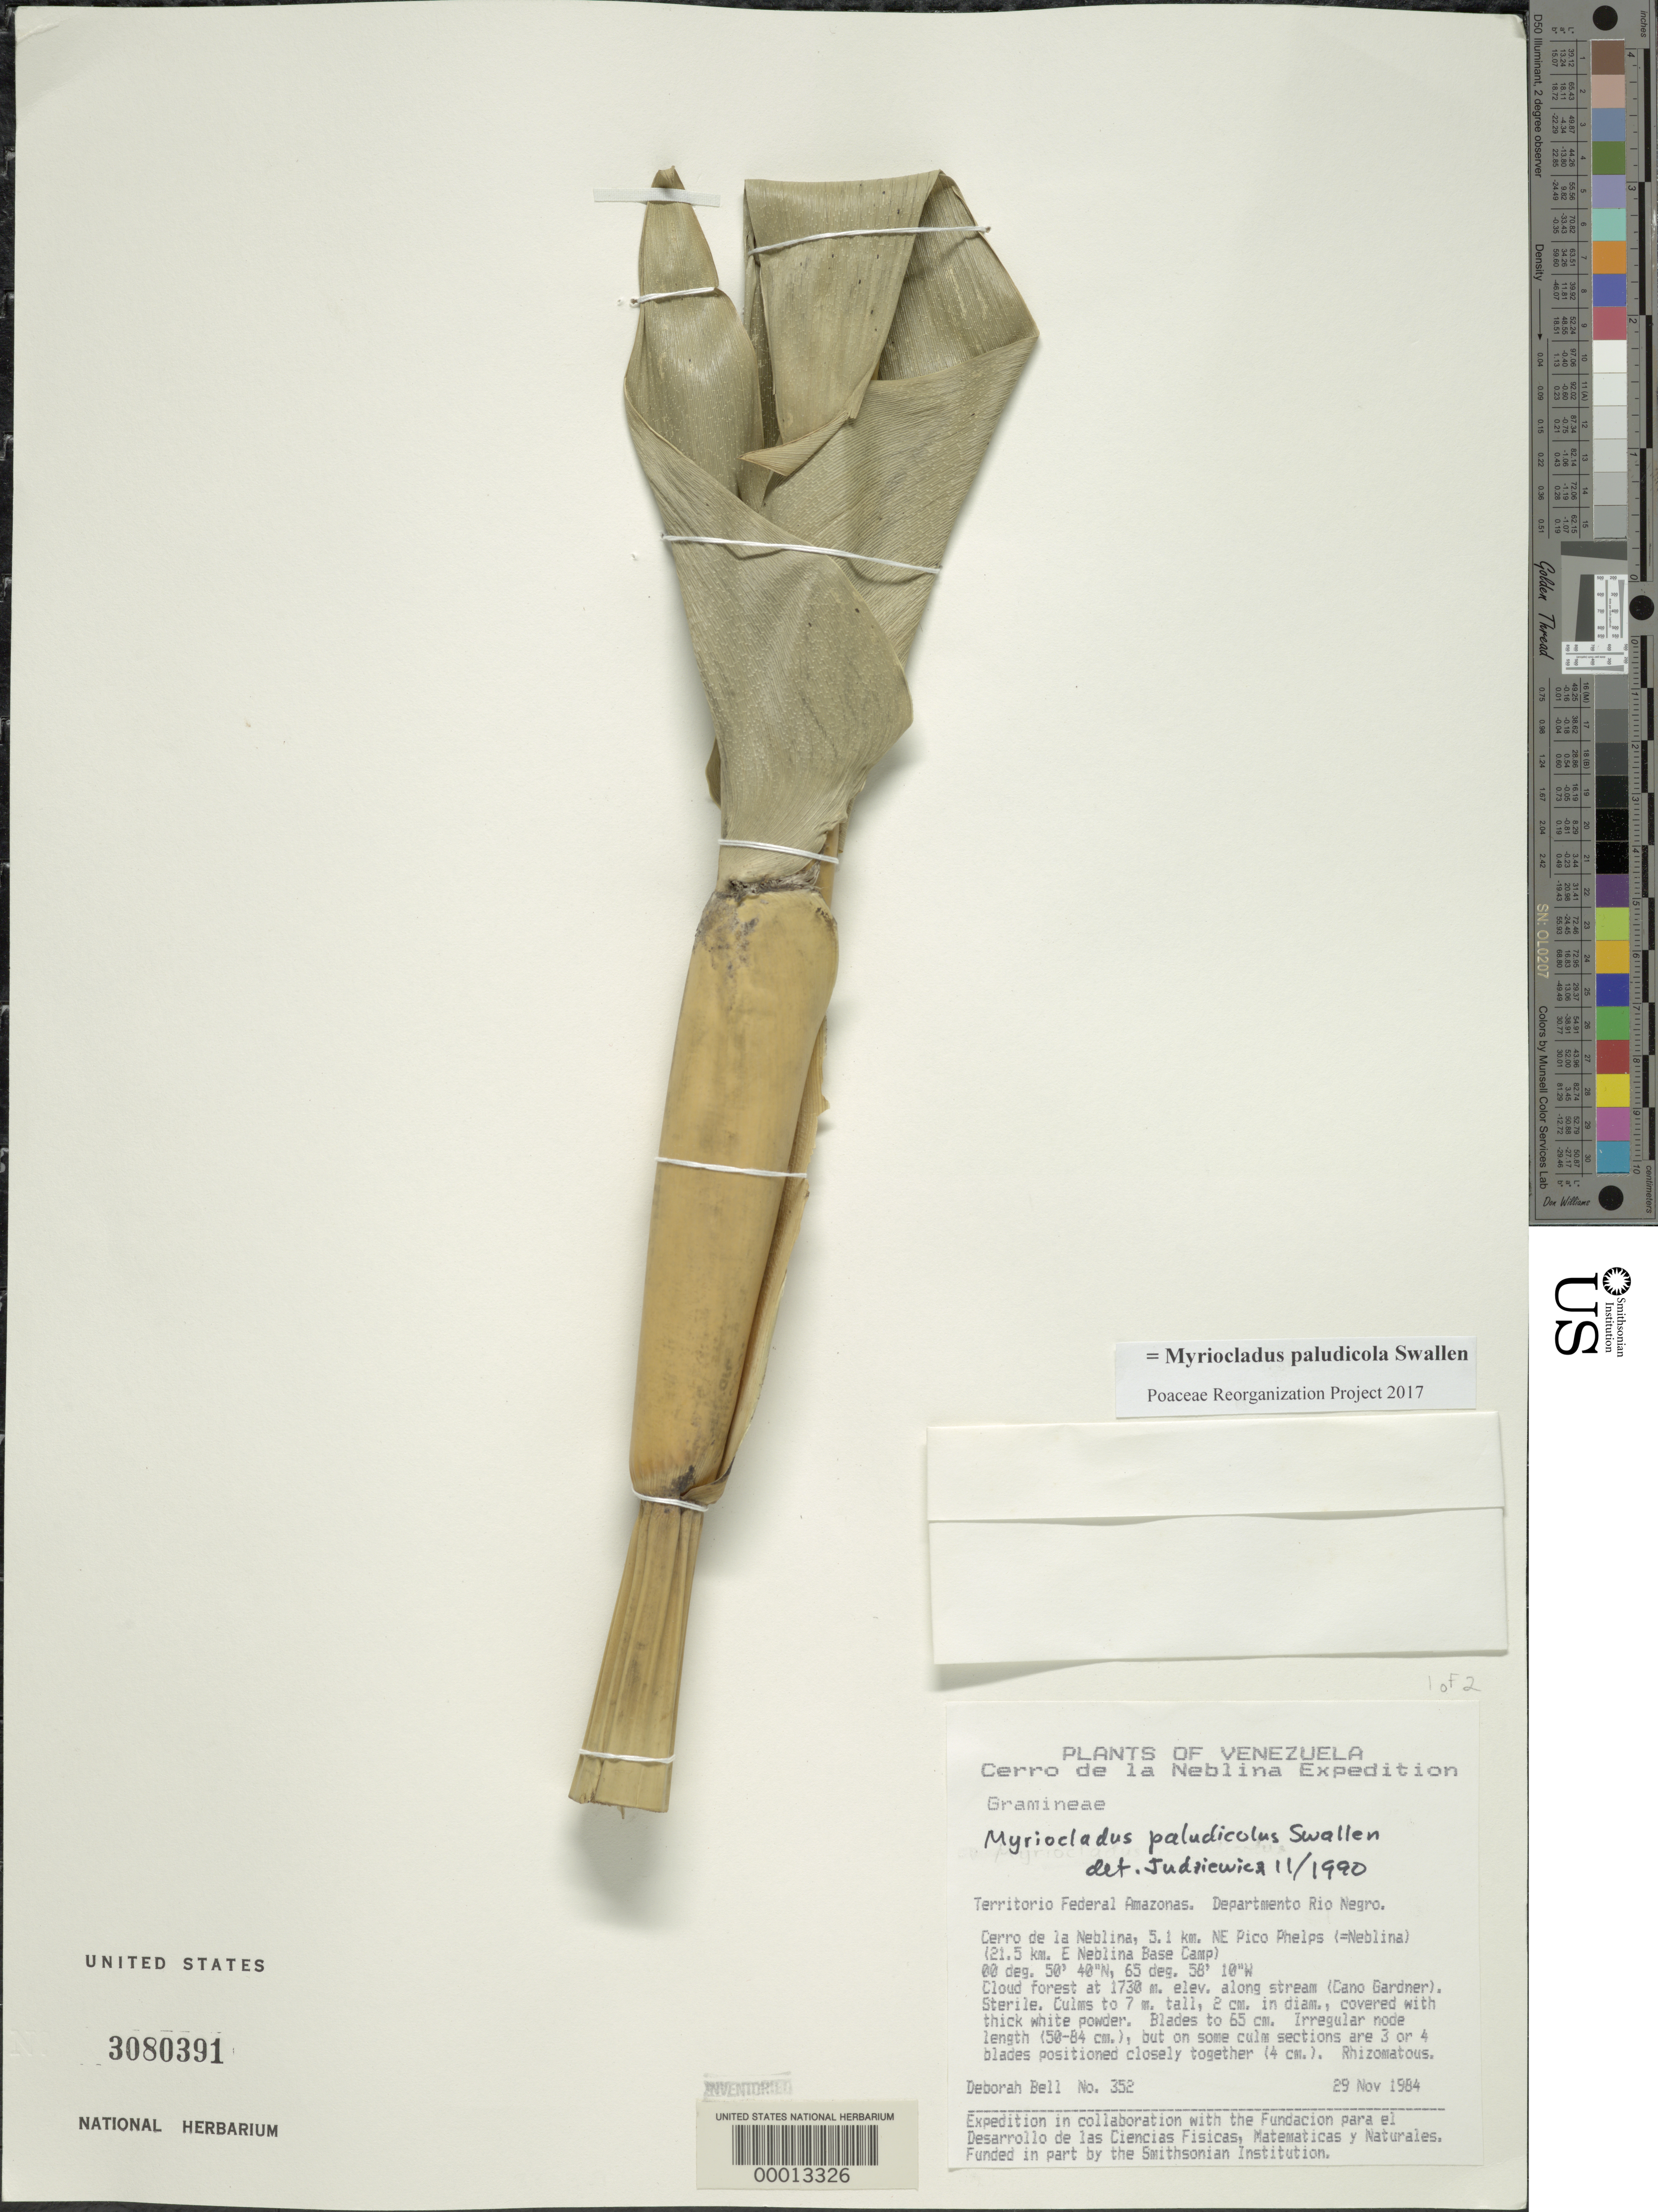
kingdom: Plantae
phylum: Tracheophyta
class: Liliopsida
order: Poales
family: Poaceae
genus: Myriocladus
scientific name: Myriocladus paludicola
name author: Swallen in Maguire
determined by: Judziewicz, E. J.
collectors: D. A. Bell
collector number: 352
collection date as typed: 29 Nov 1984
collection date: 1984-11-29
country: Venezuela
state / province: Amazonas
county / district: Rio Negro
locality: Cerro de la neblina, 5.1 km ne pico phelps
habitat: Cloud forest along stream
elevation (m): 1730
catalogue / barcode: US 3080391